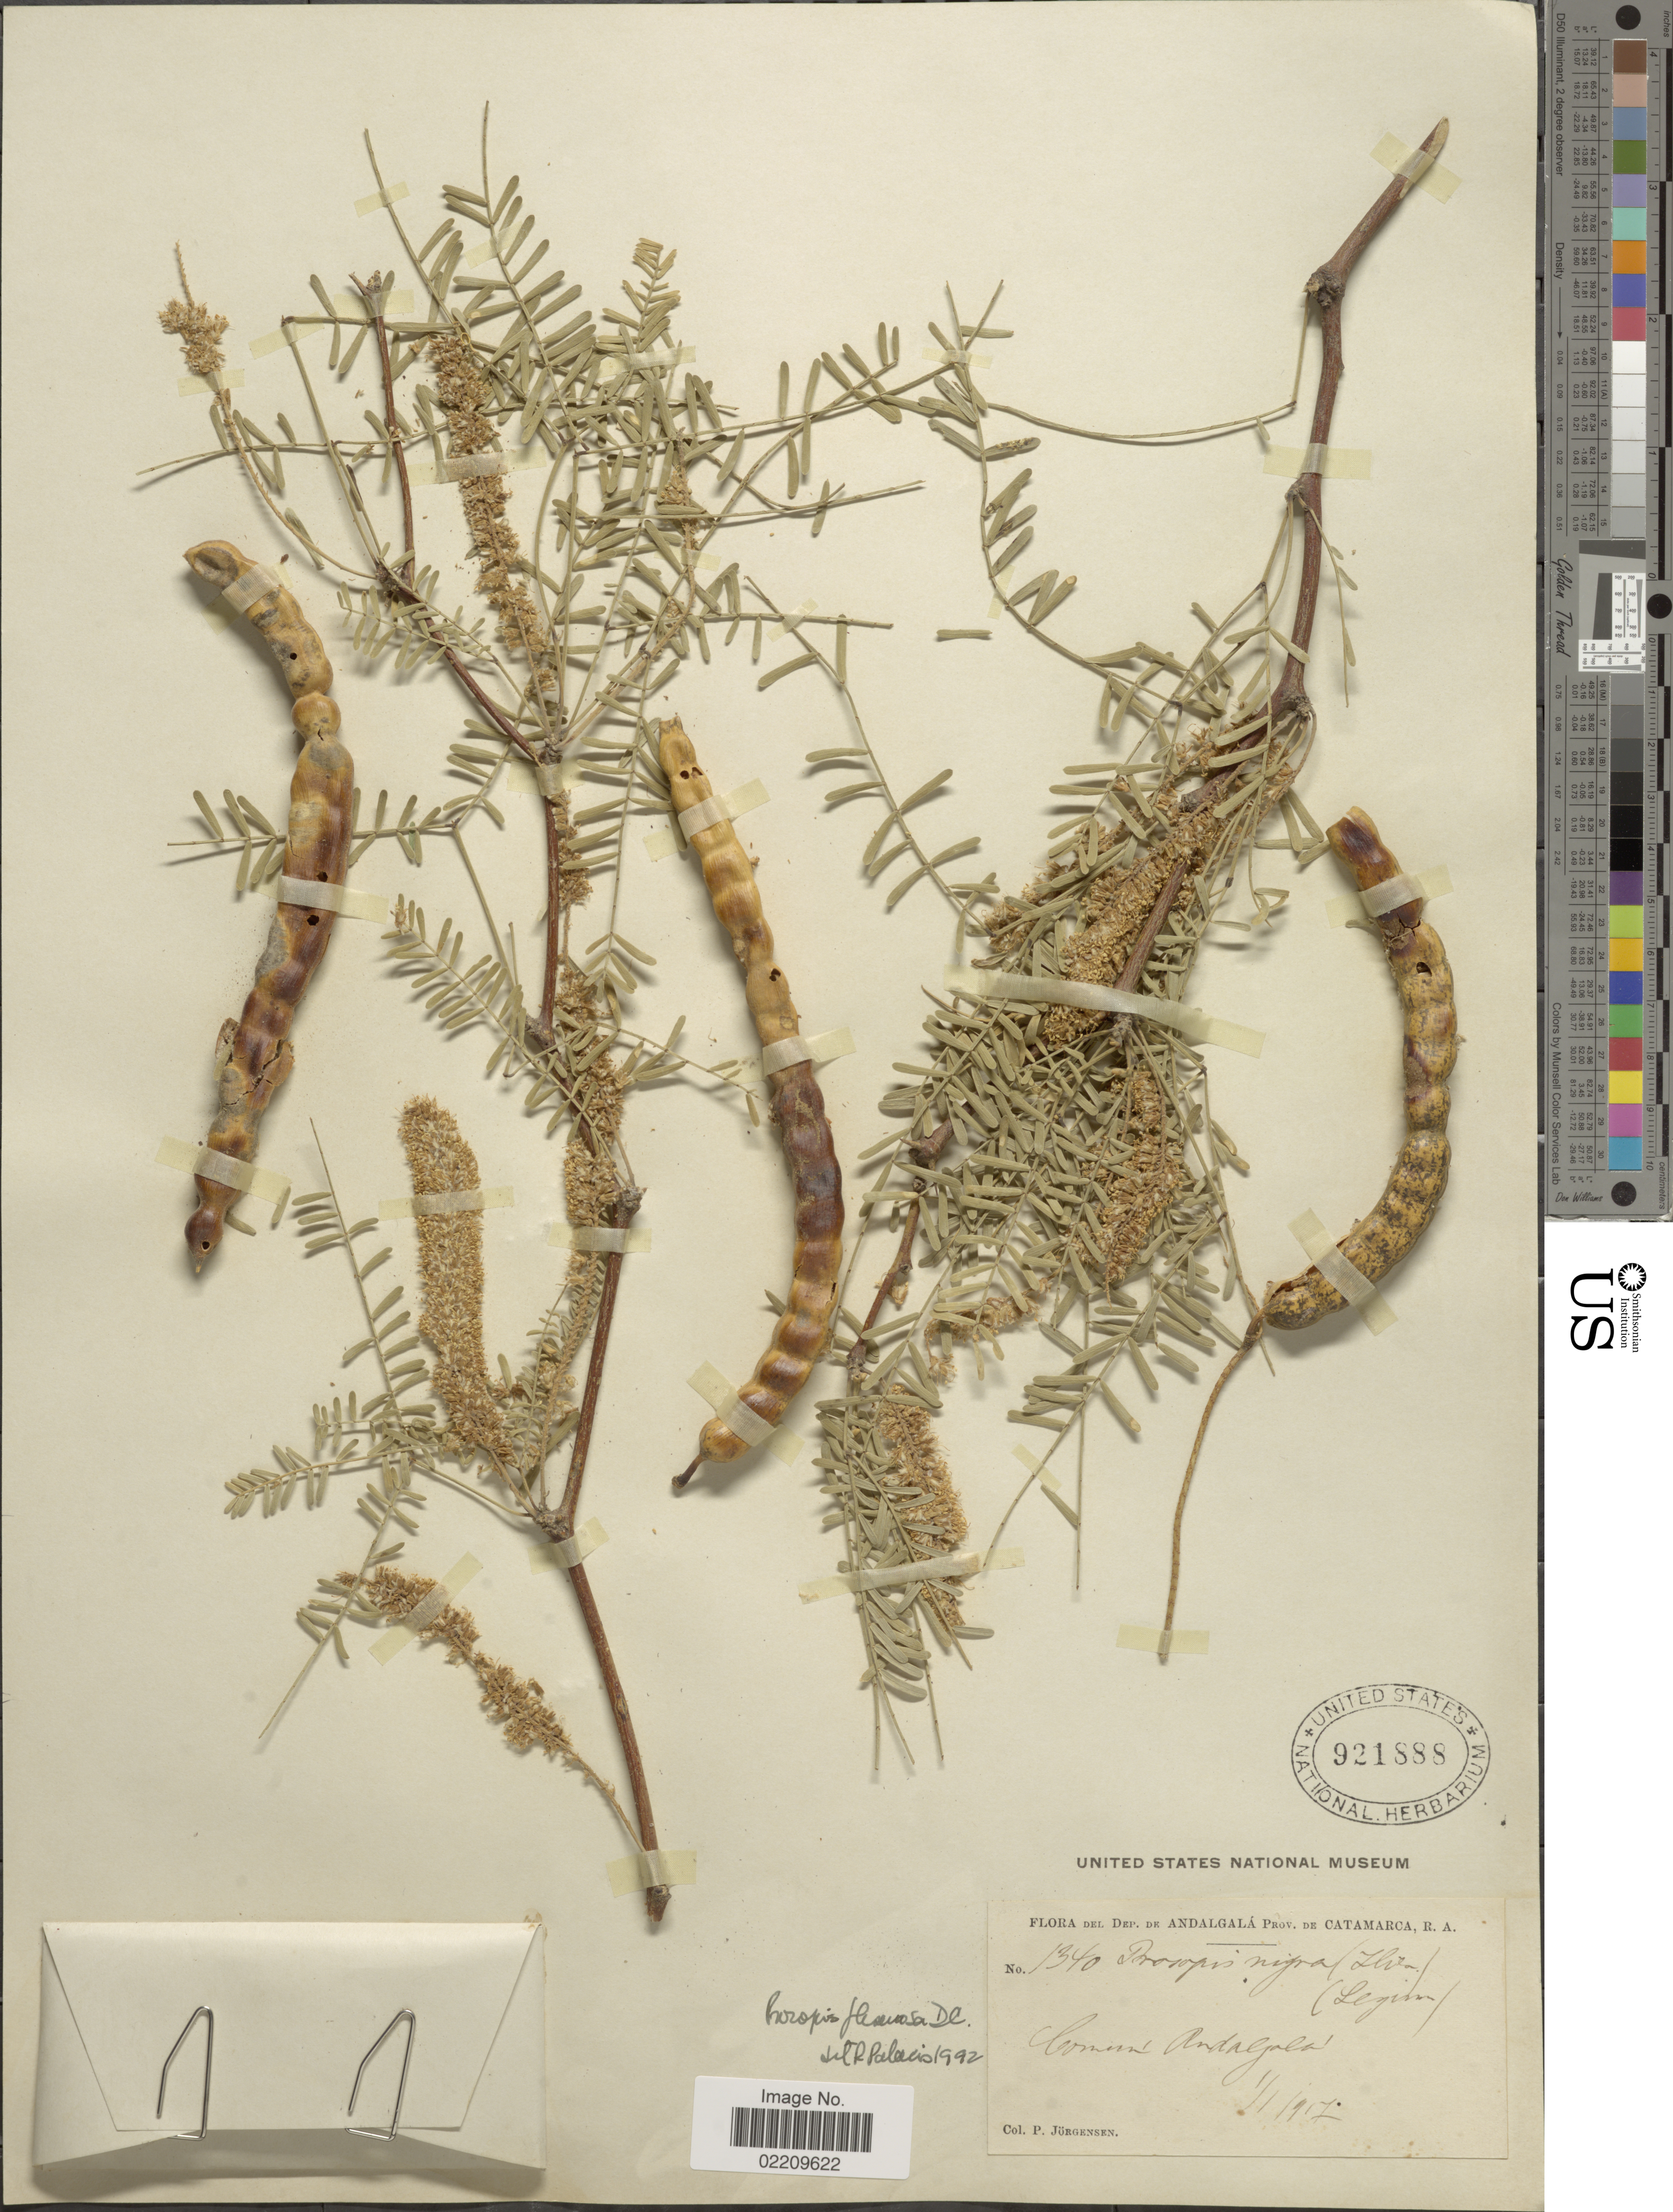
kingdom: Plantae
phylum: Tracheophyta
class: Magnoliopsida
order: Fabales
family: Fabaceae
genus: Neltuma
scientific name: Neltuma flexuosa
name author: (DC.) C. E. Hughes & G.P. Lewis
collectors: P. Jörgensen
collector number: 1340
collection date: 1917-01-01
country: Argentina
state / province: Catamarca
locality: Dep. de Andalgala. Prov. de Catamarca, R. A.. Comun Andalgala.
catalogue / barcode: US 921888